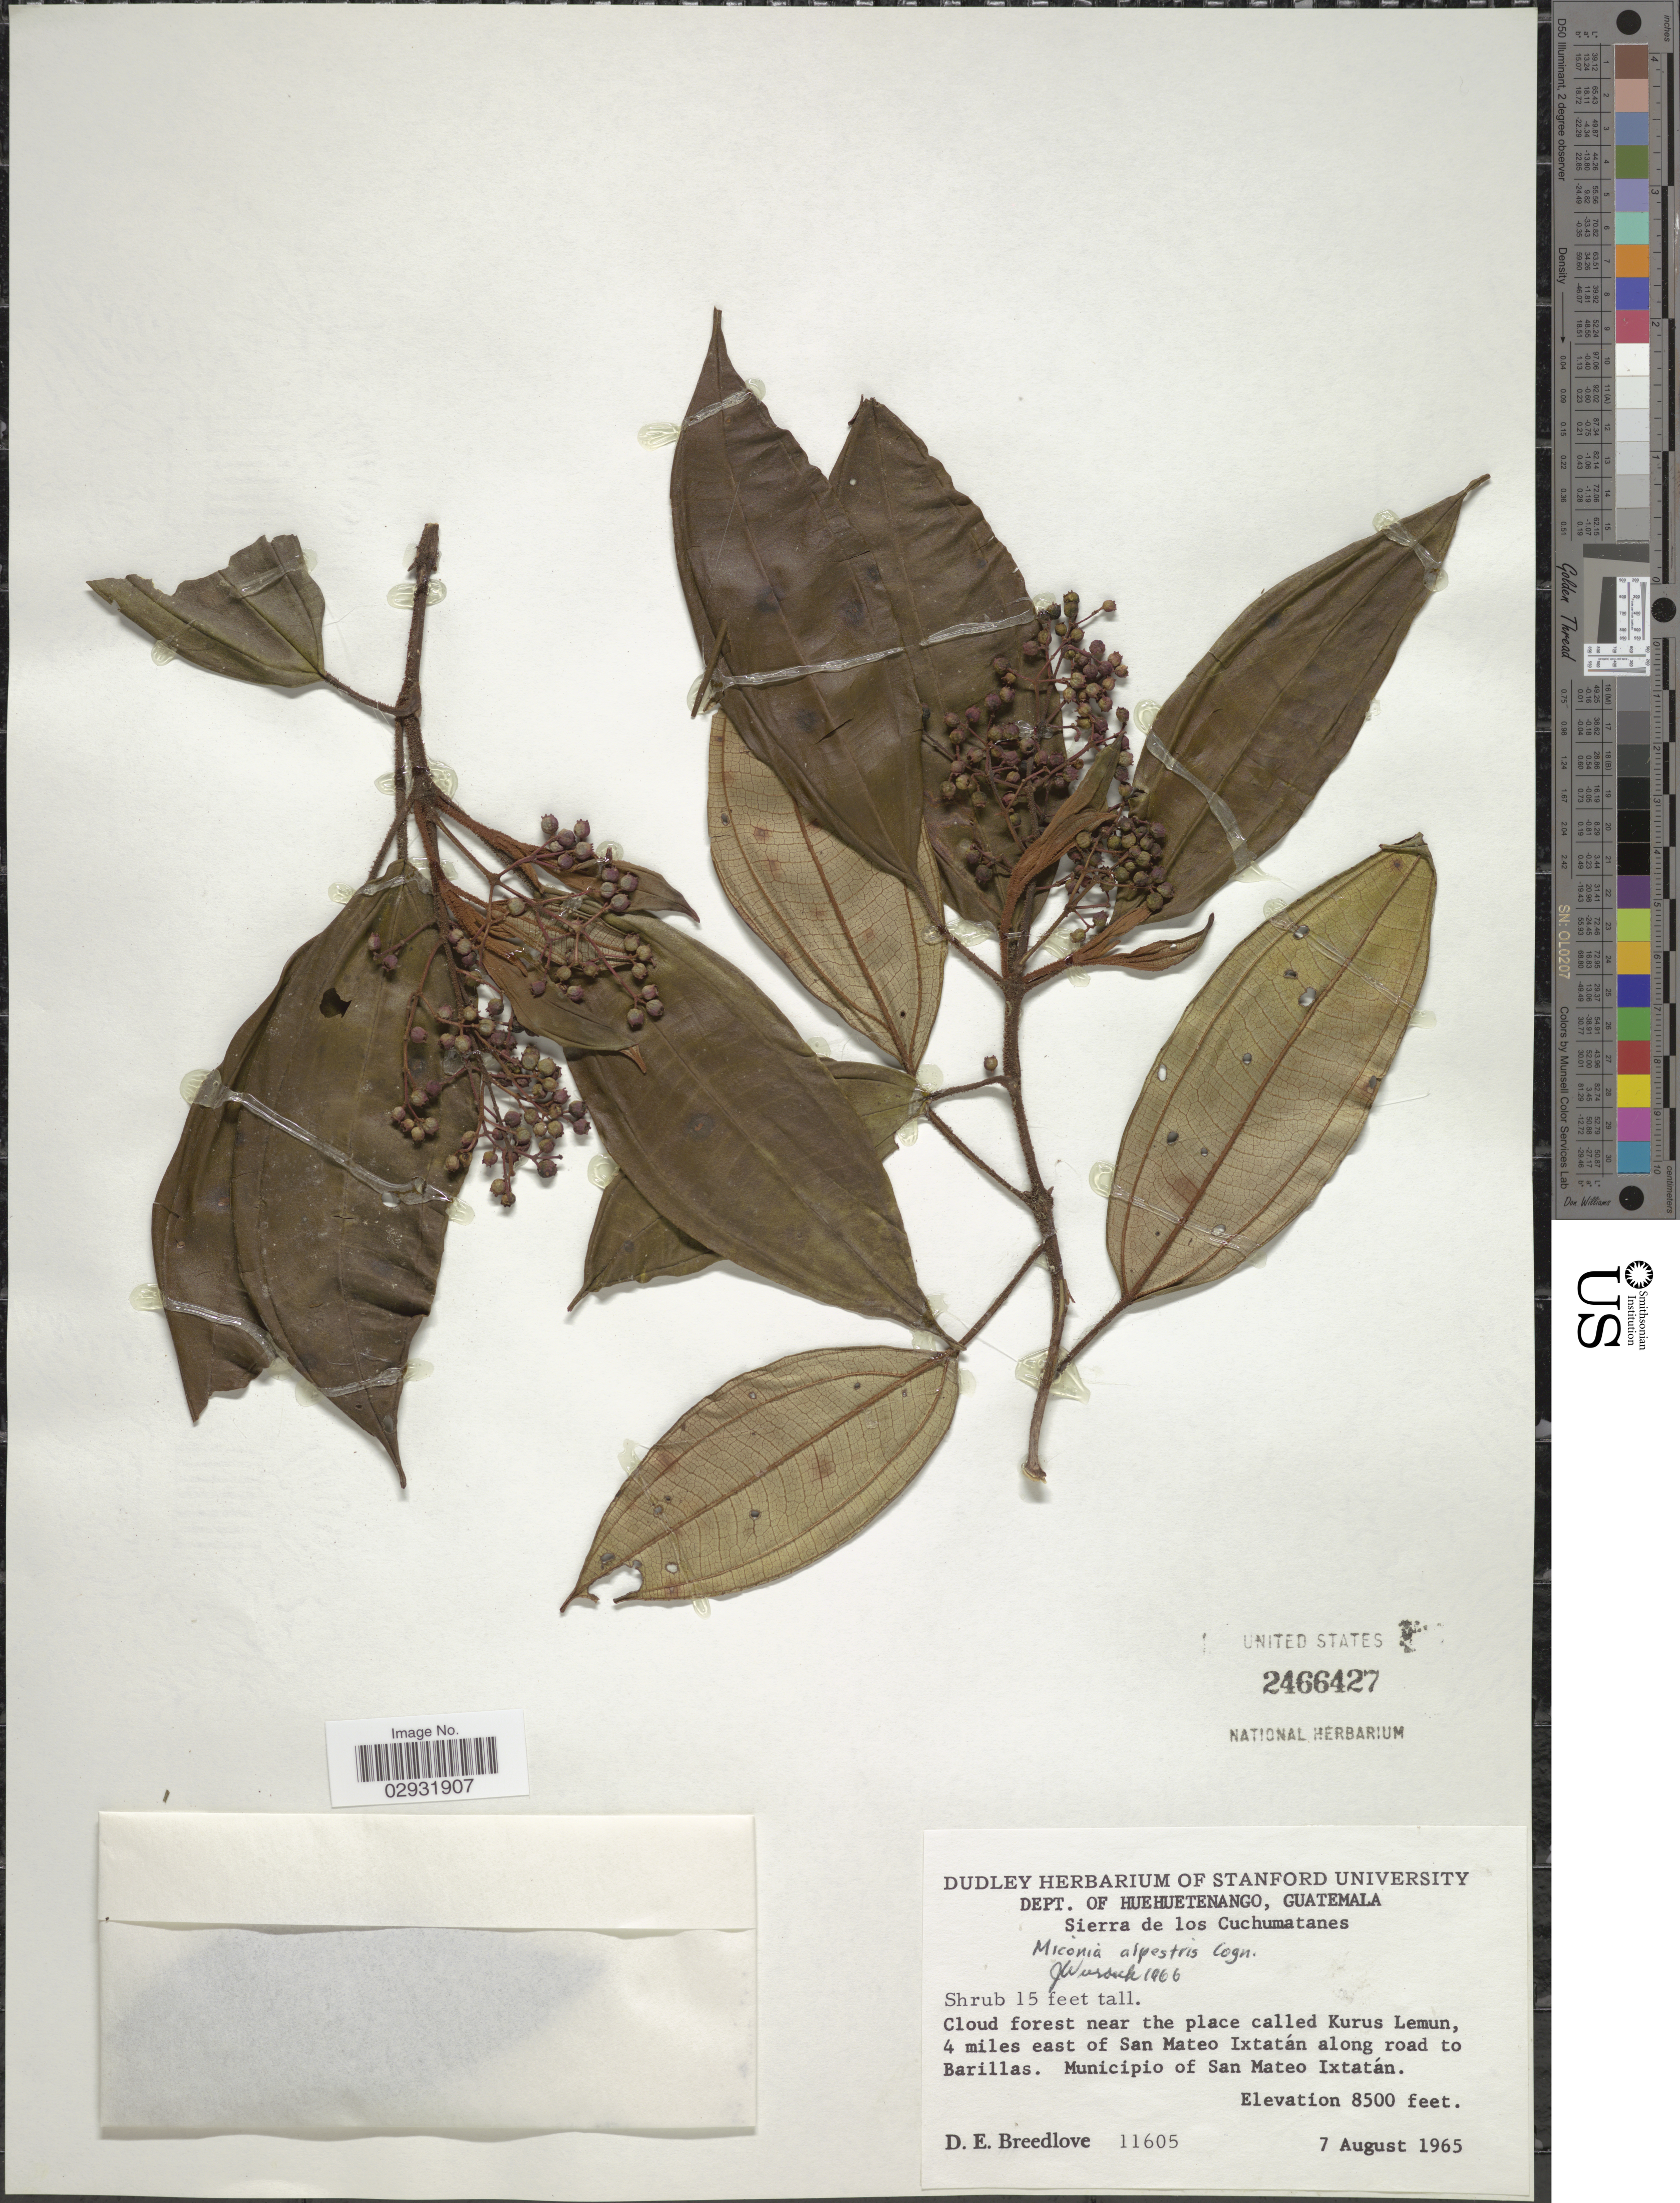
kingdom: Plantae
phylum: Tracheophyta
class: Magnoliopsida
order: Myrtales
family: Melastomataceae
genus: Miconia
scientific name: Miconia alpestris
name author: Cogn. ex Donn. Sm.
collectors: D. E. Breedlove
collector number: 11605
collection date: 1965-08-07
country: Guatemala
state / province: Huehuetenango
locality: Dept. of Huehuetenango. Sierra de los Cuchumatanes. Cloud forest near the place calles Kurus Lemun, 4 miles east of San Mateo Ixtatán along road to Barillas. Municipio de San Mateo Ixtatán.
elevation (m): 2591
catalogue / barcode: US 2466427